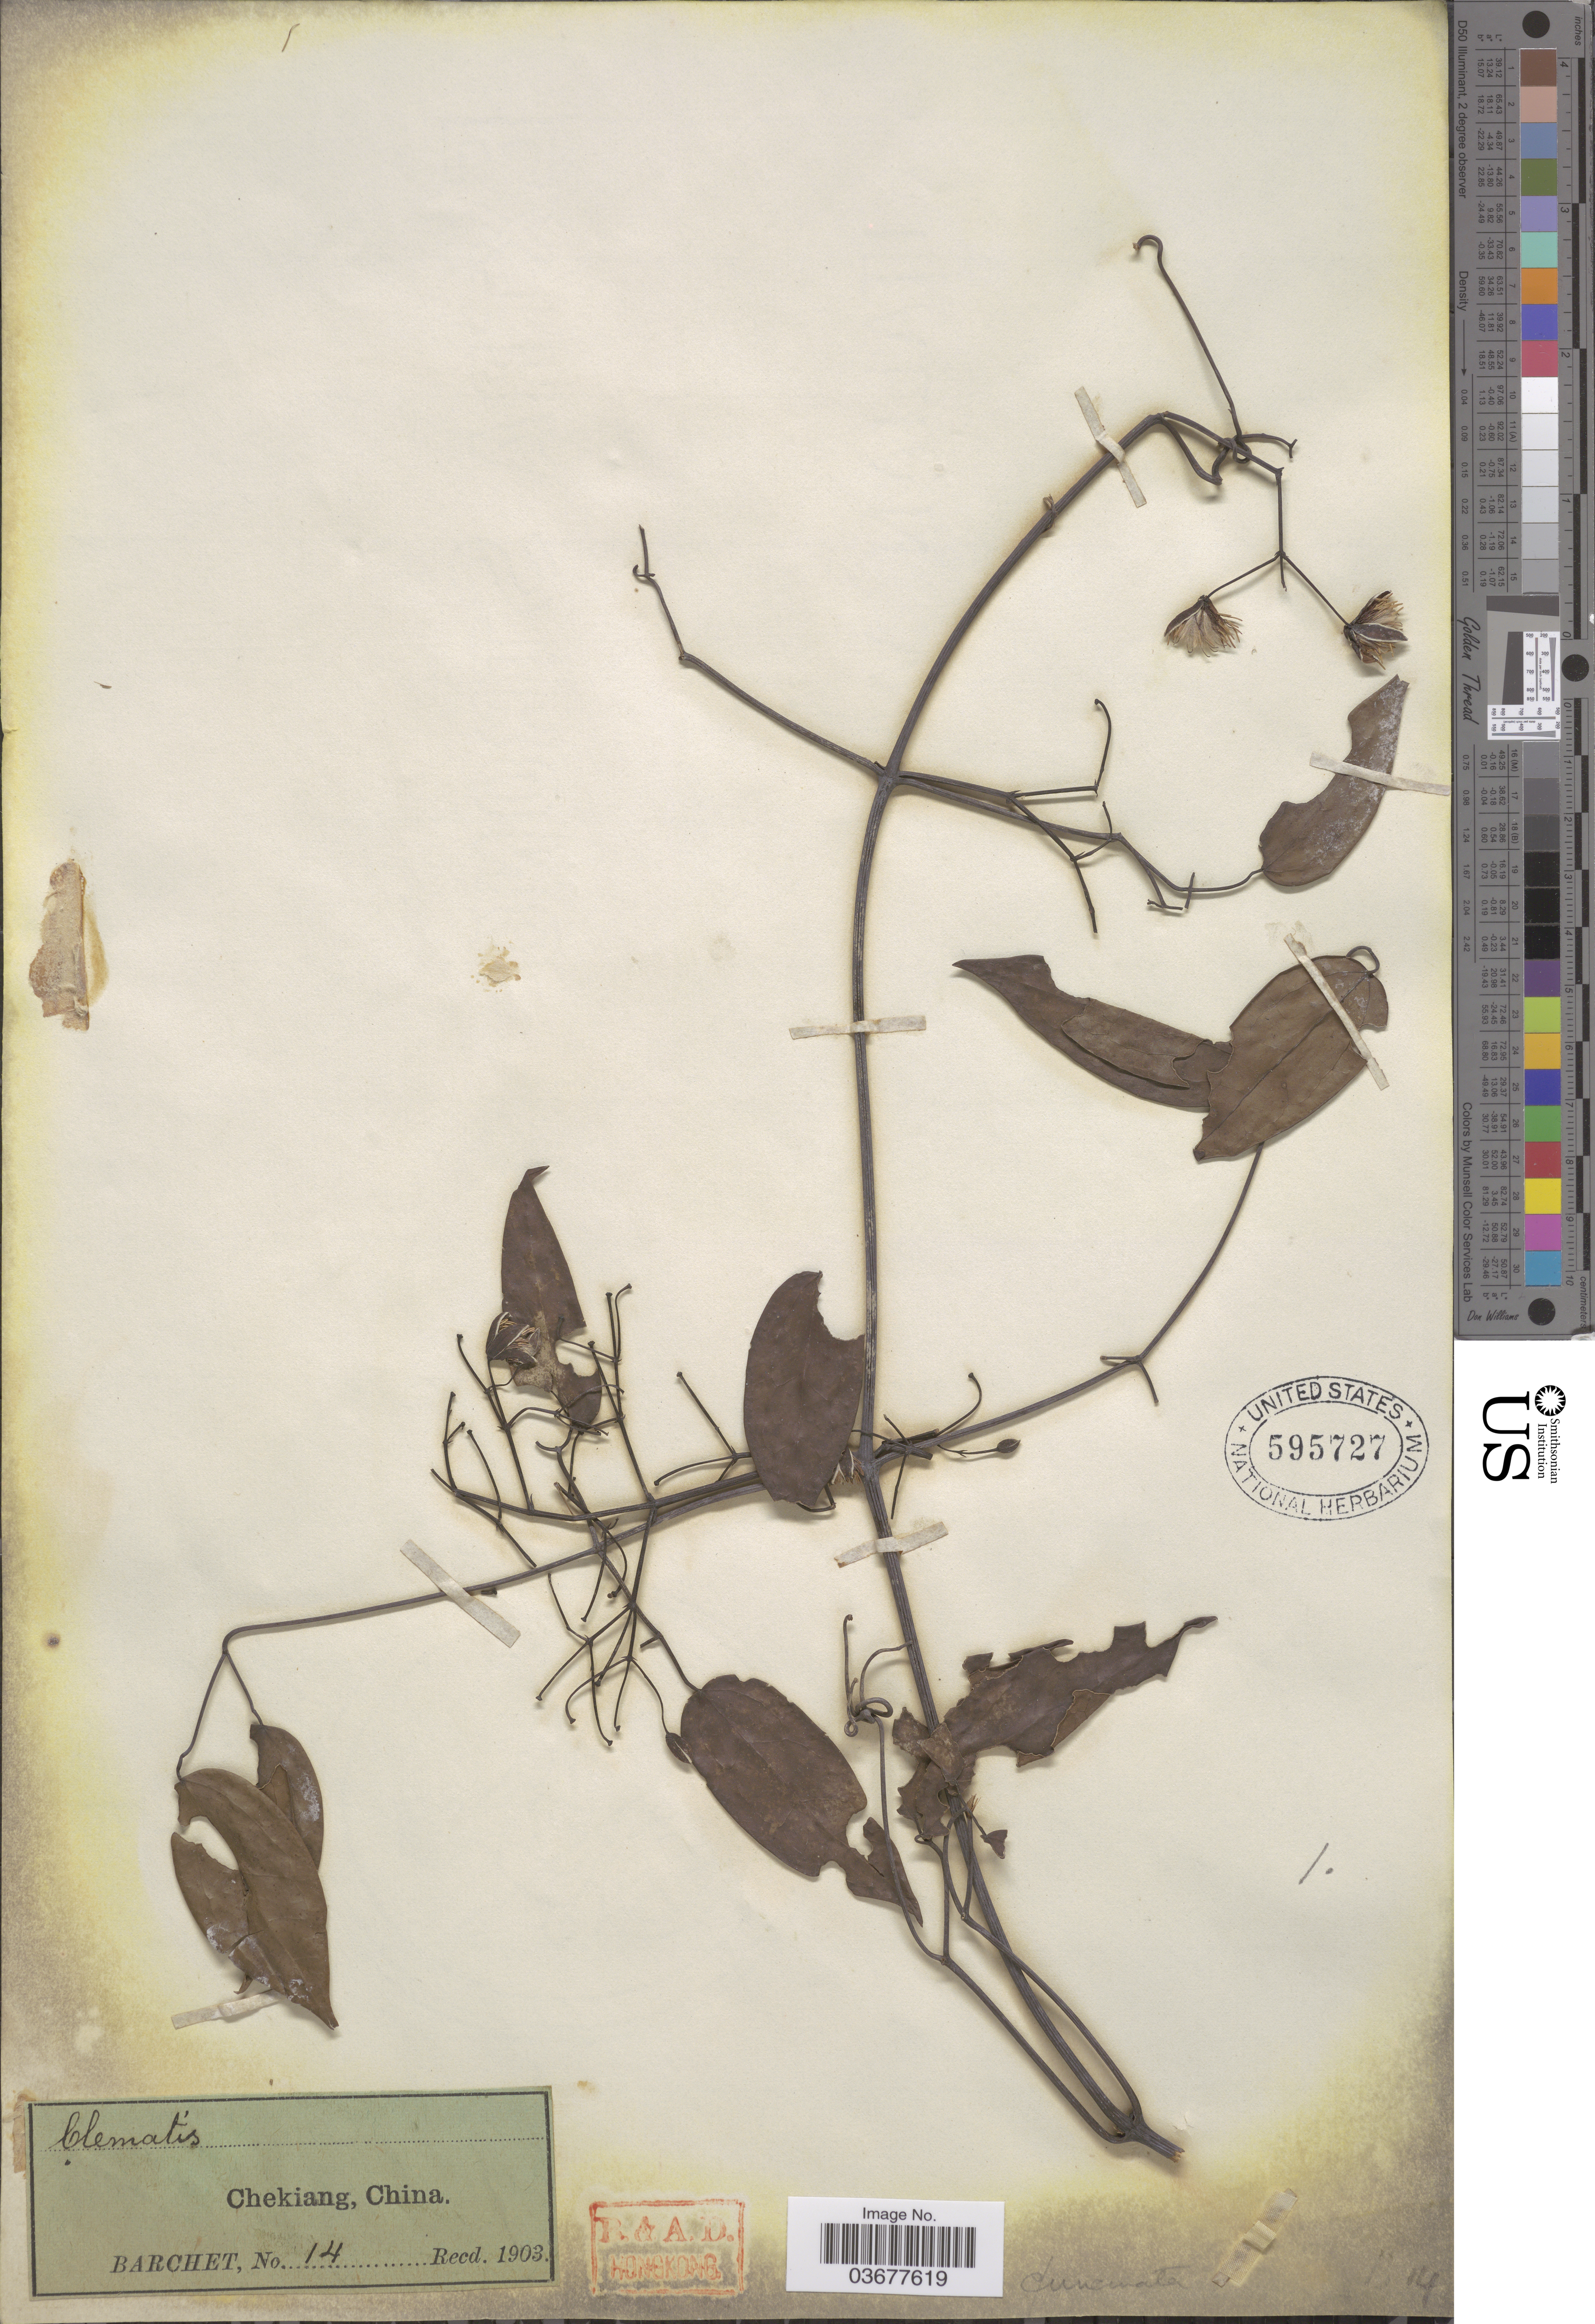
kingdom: Plantae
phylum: Tracheophyta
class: Magnoliopsida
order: Ranunculales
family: Ranunculaceae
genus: Clematis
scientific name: Clematis uncinata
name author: Champ. ex Benth.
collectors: Barchet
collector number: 14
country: China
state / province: Zhejiang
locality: Chekiang.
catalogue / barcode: US 595727